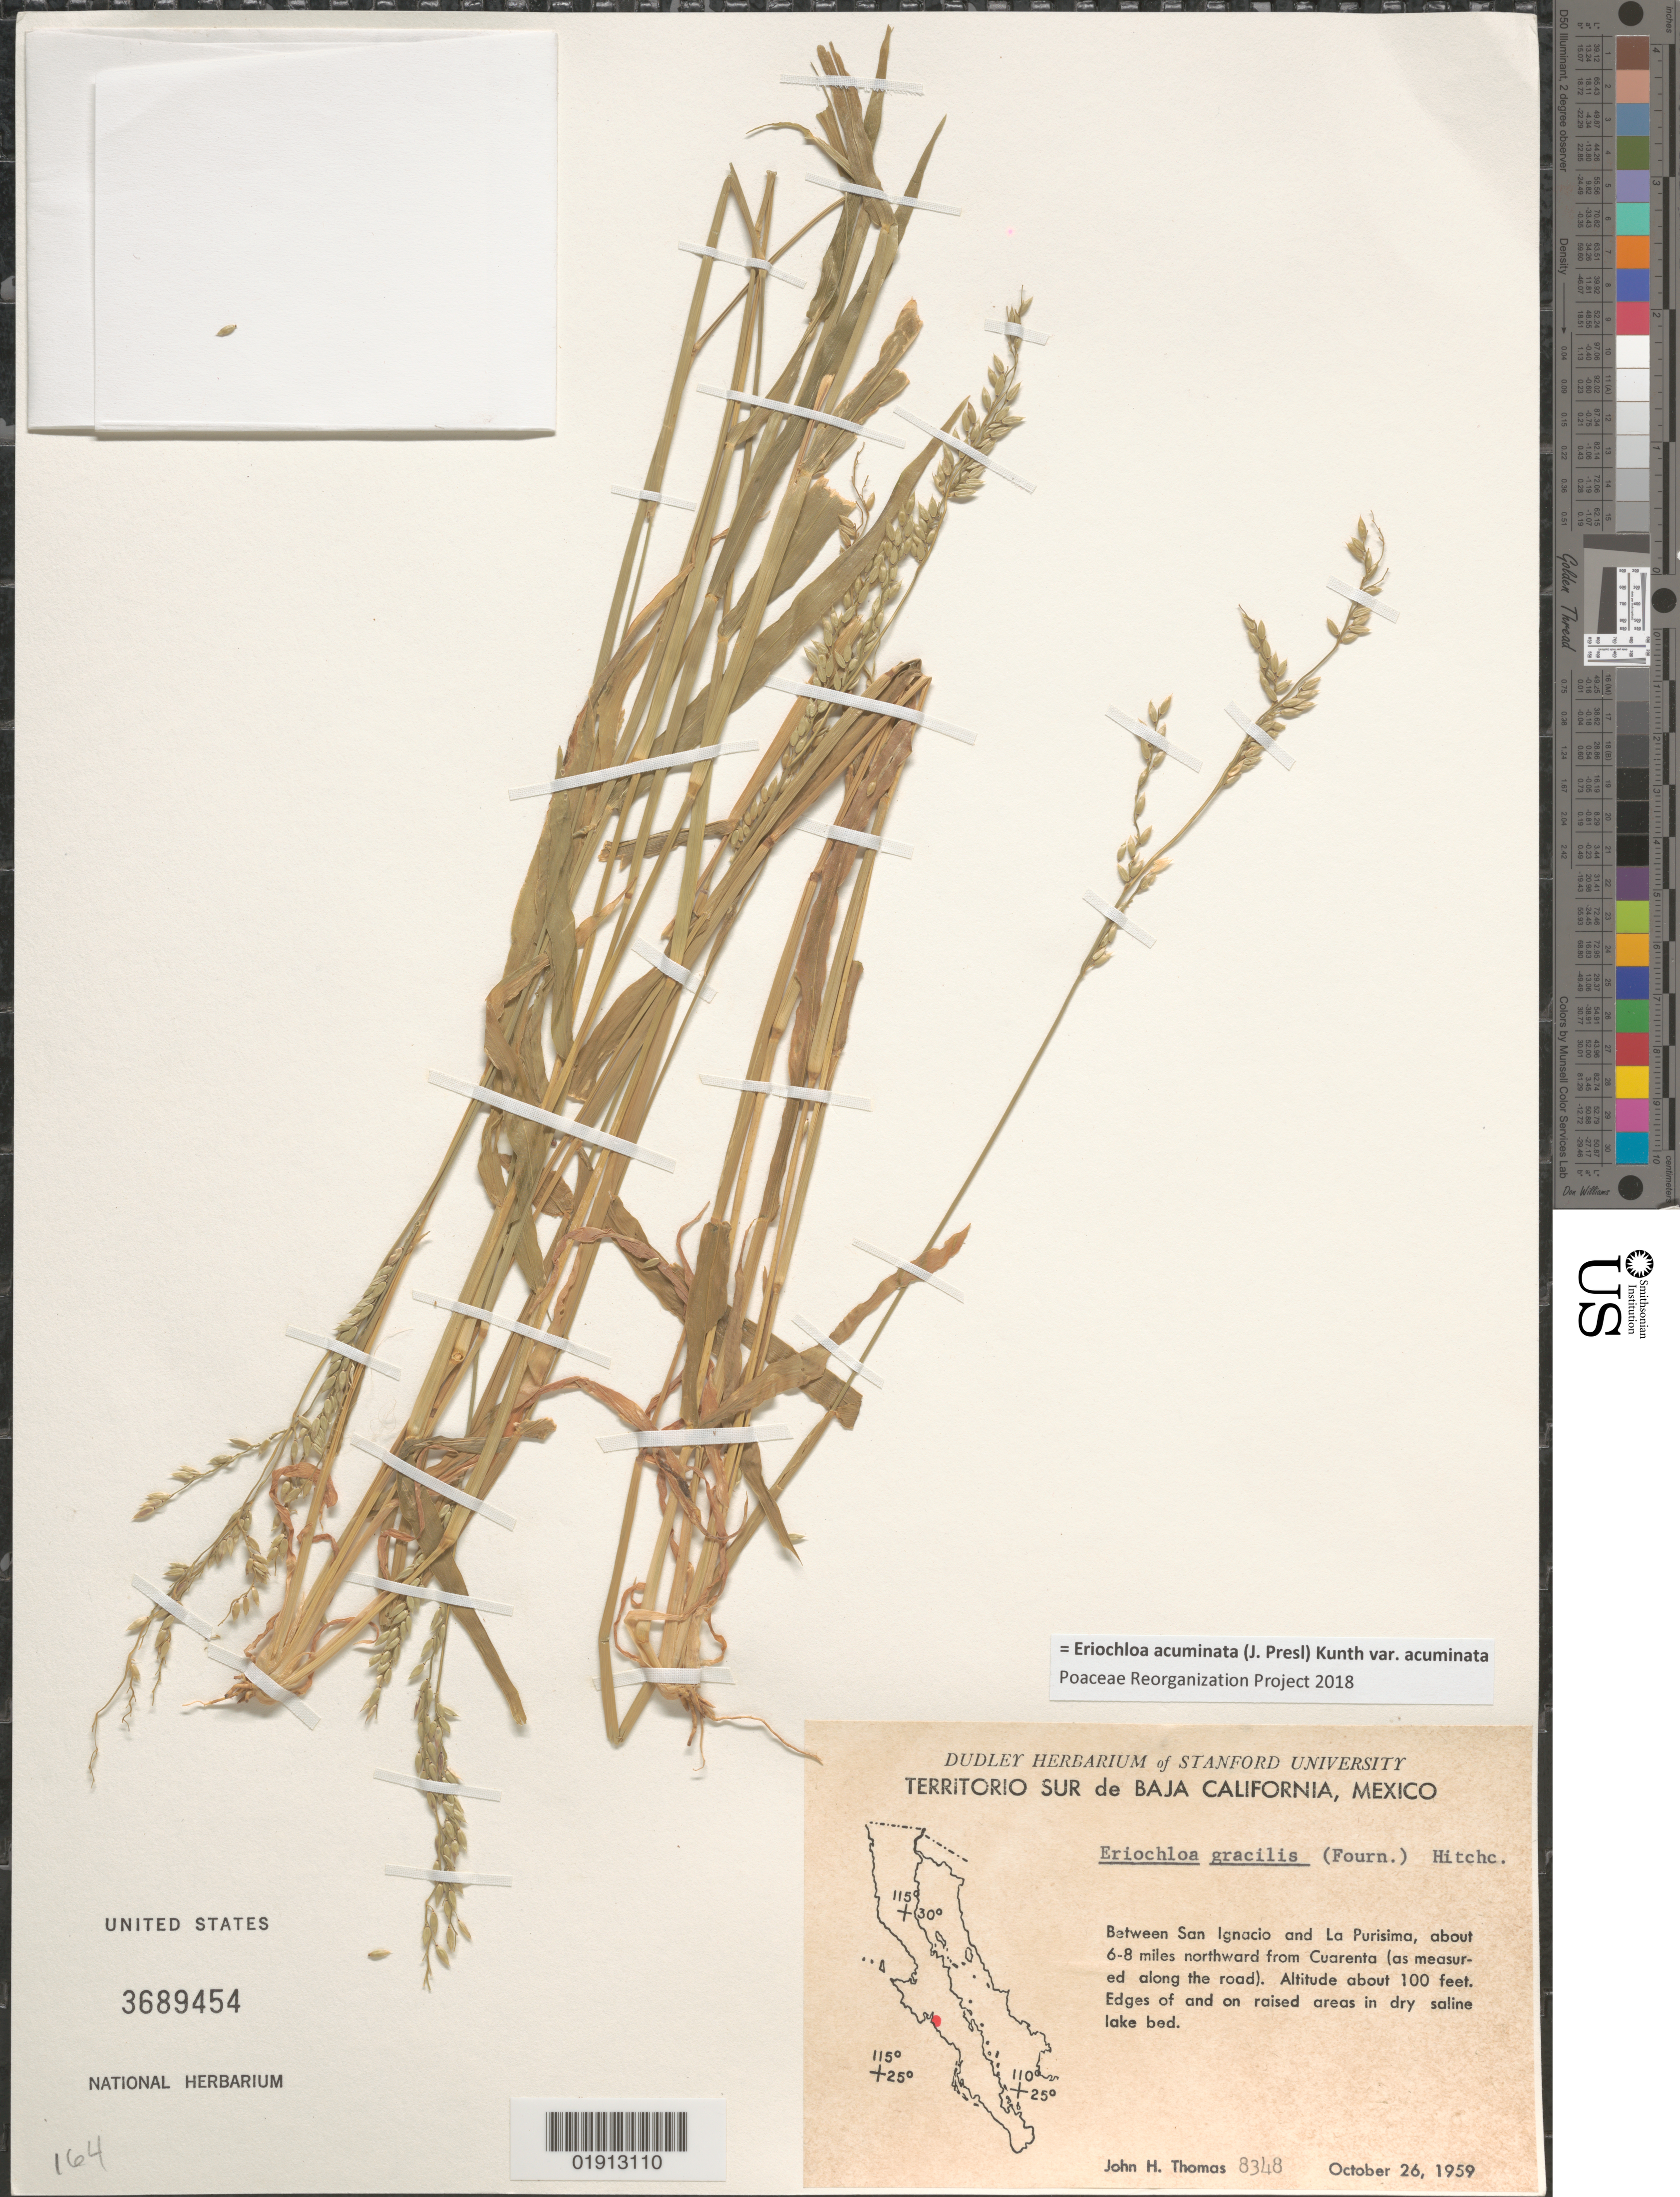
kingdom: Plantae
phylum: Tracheophyta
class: Liliopsida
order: Poales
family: Poaceae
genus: Eriochloa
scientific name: Eriochloa acuminata var. acuminata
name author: (J. Presl) Kunth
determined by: Poaceae Reorganization Project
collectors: J. H. Thomas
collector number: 8348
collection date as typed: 26 Oct 1959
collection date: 1959-10-26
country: Mexico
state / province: Baja California Sur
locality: Between San Ignacio and La Purisima, about 6-8 miles northward from Cuarenta (as measured along the road). Baja California Sur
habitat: Edges of and on raised areas in dry saline lake bed.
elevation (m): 30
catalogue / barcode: US 3689454